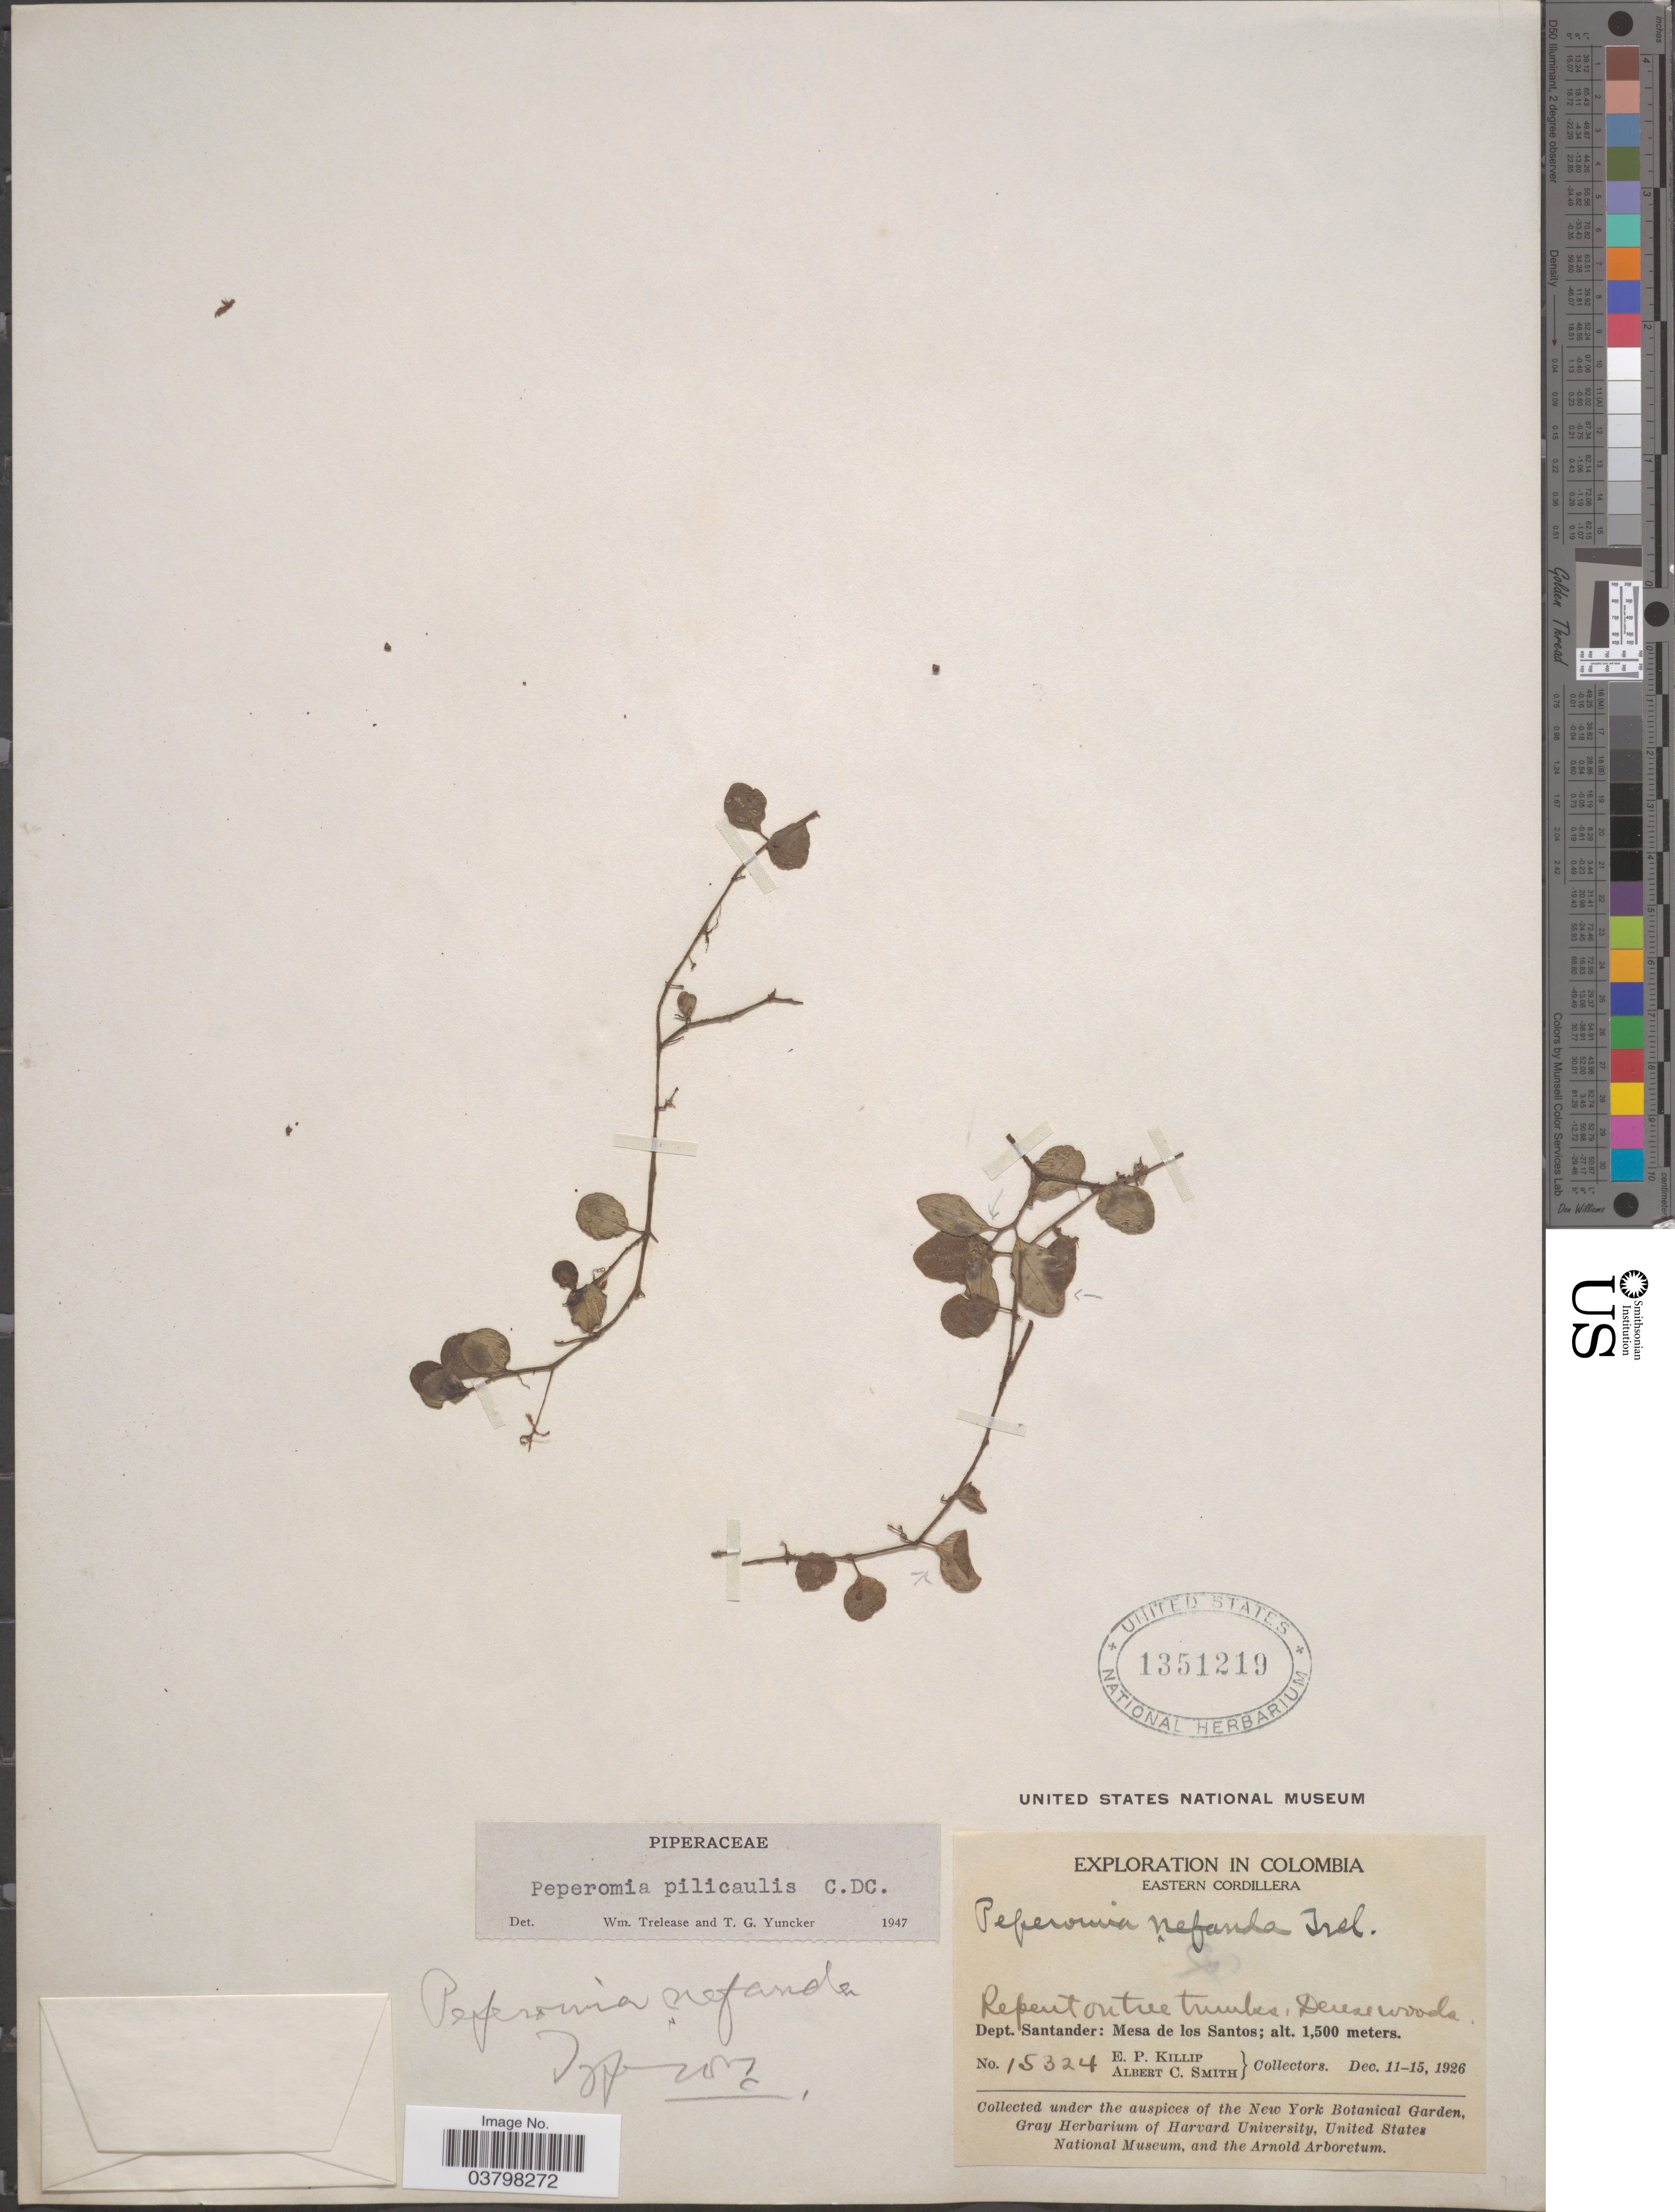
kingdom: Plantae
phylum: Tracheophyta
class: Magnoliopsida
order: Piperales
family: Piperaceae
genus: Peperomia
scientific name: Peperomia pilicaulis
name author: C. DC.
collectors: E. P. Killip & A. C. Smith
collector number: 15324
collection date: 1926-12-11/1926-12-15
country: Colombia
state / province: Santander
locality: Eastern Cordillera. Dept. Santander: Mesa de los Santos.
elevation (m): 1500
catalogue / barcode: US 1351219